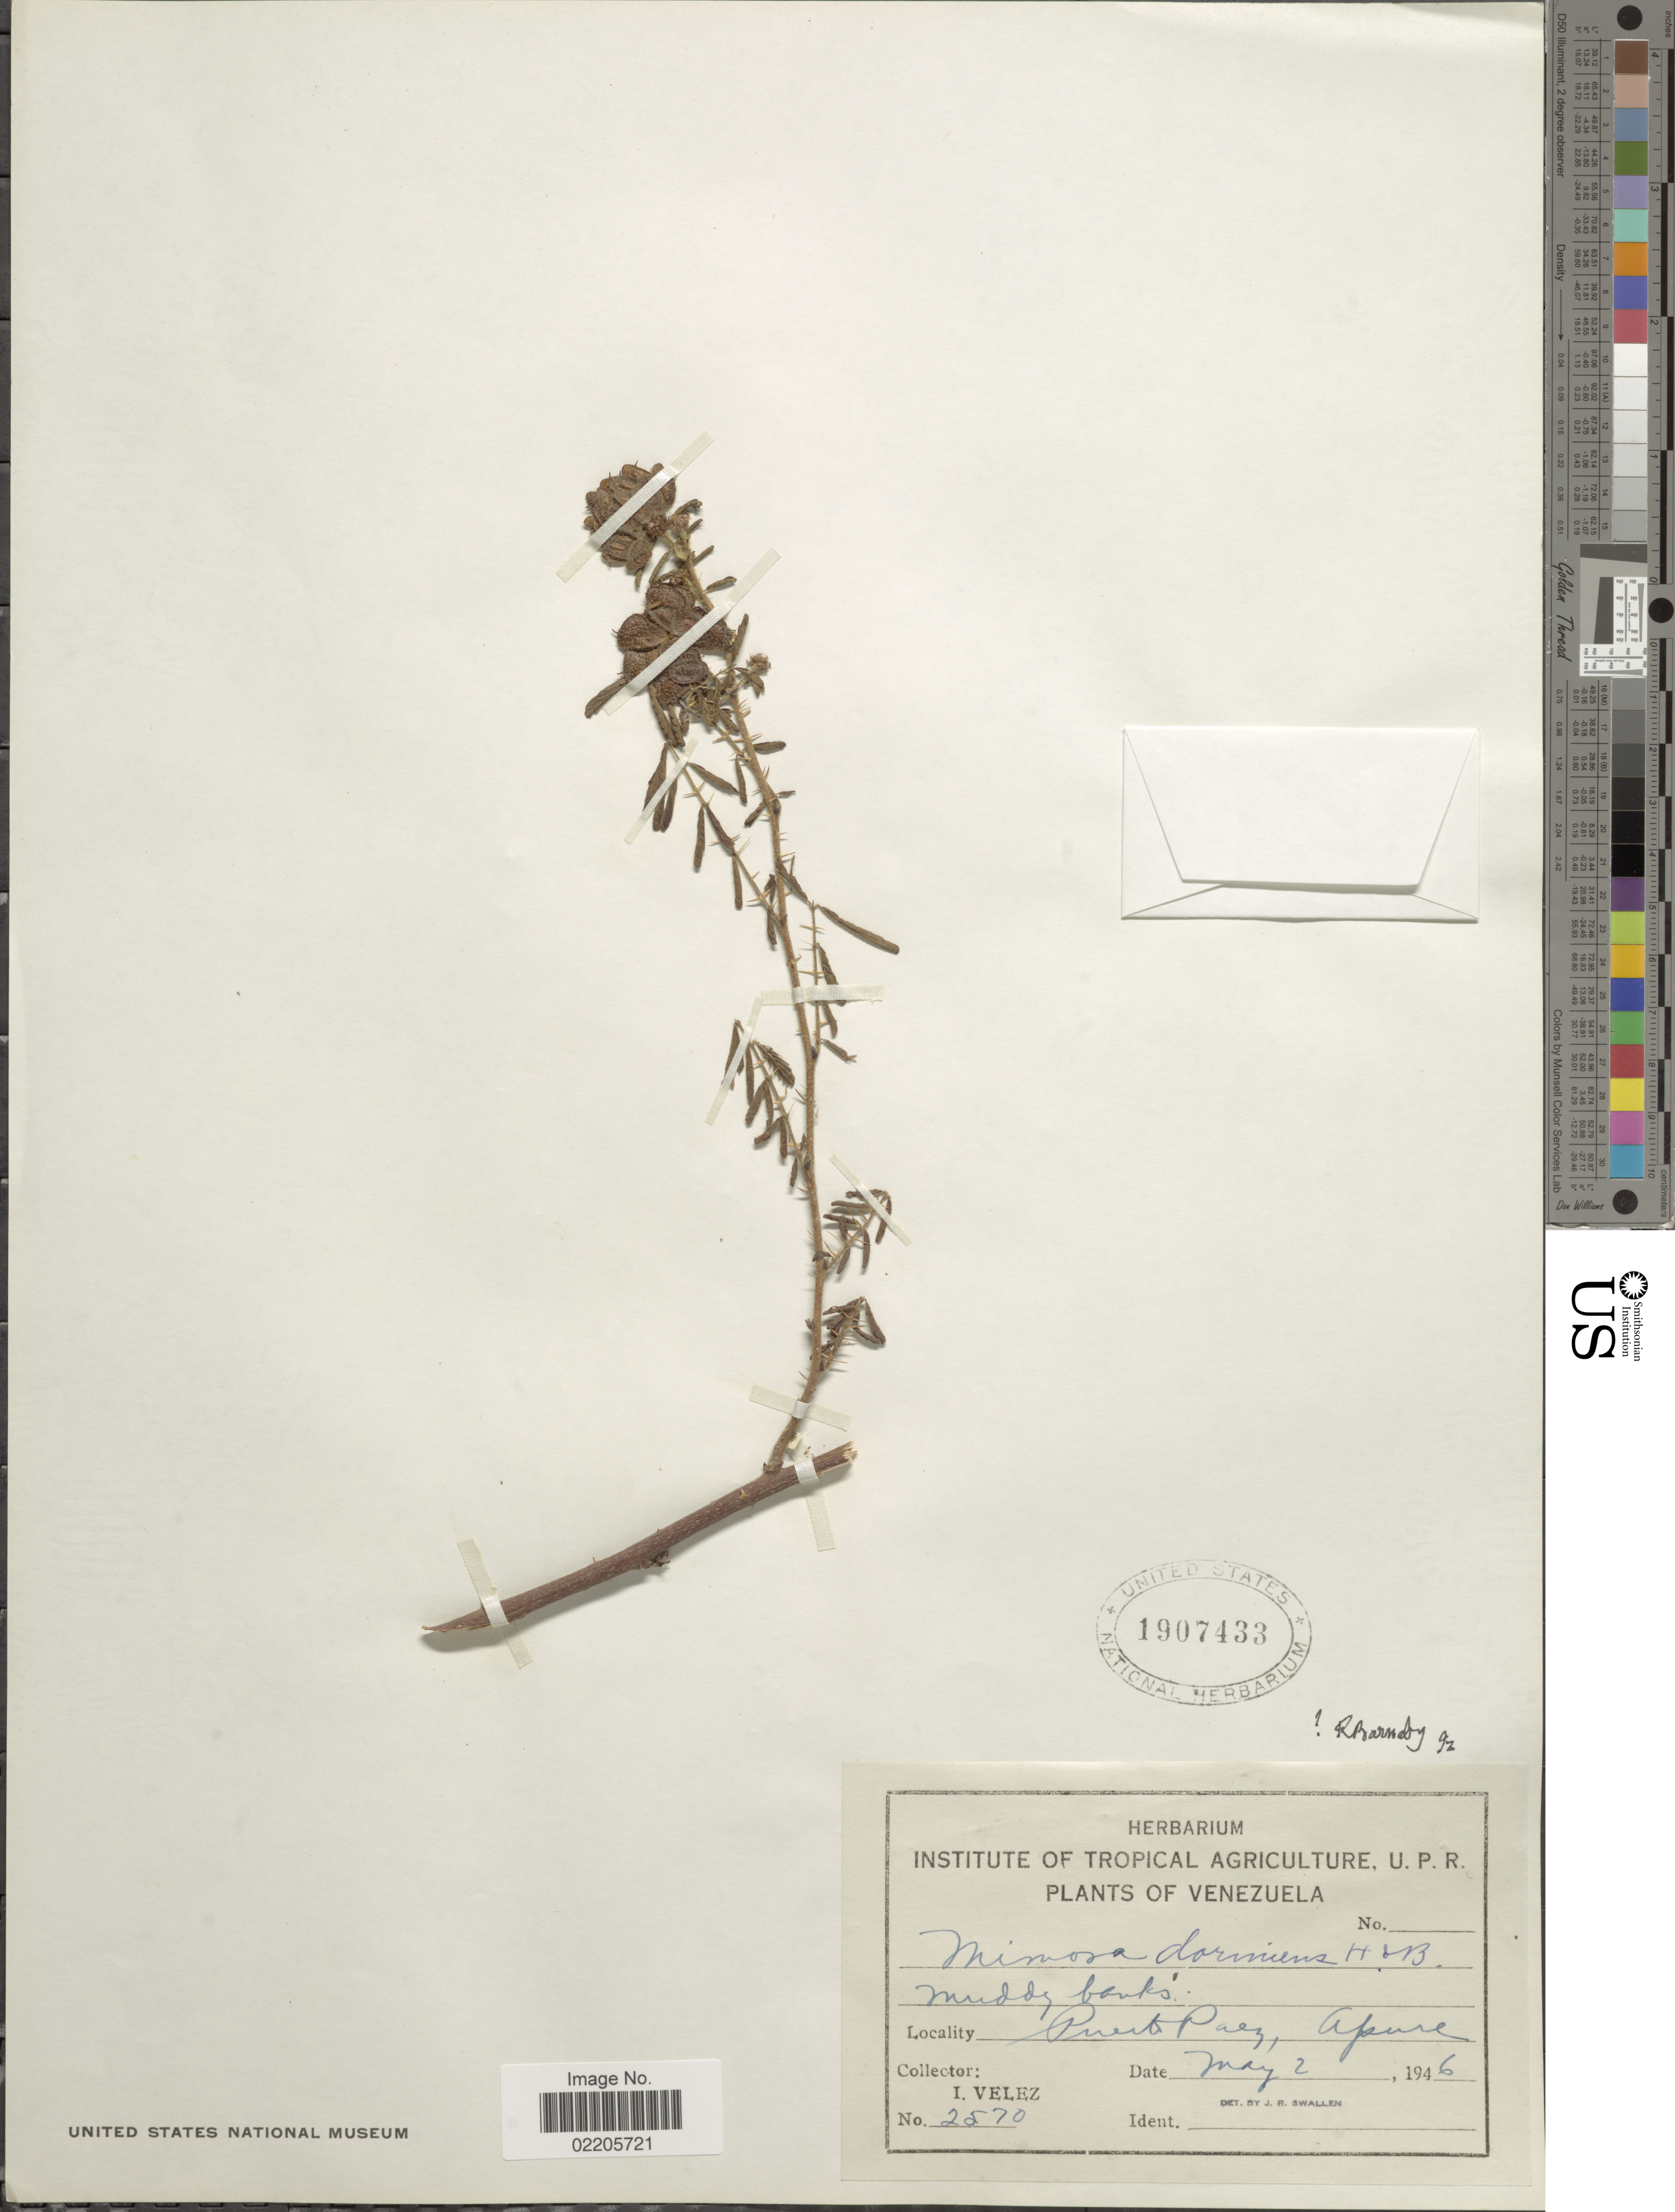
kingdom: Plantae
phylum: Tracheophyta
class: Magnoliopsida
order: Fabales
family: Fabaceae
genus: Mimosa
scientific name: Mimosa dormiens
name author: Humb. & Bonpl. ex Willd.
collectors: I. Velez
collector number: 2570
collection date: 1946-05-02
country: Venezuela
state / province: Apure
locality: Puerto Paez, Apure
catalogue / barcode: US 1907433